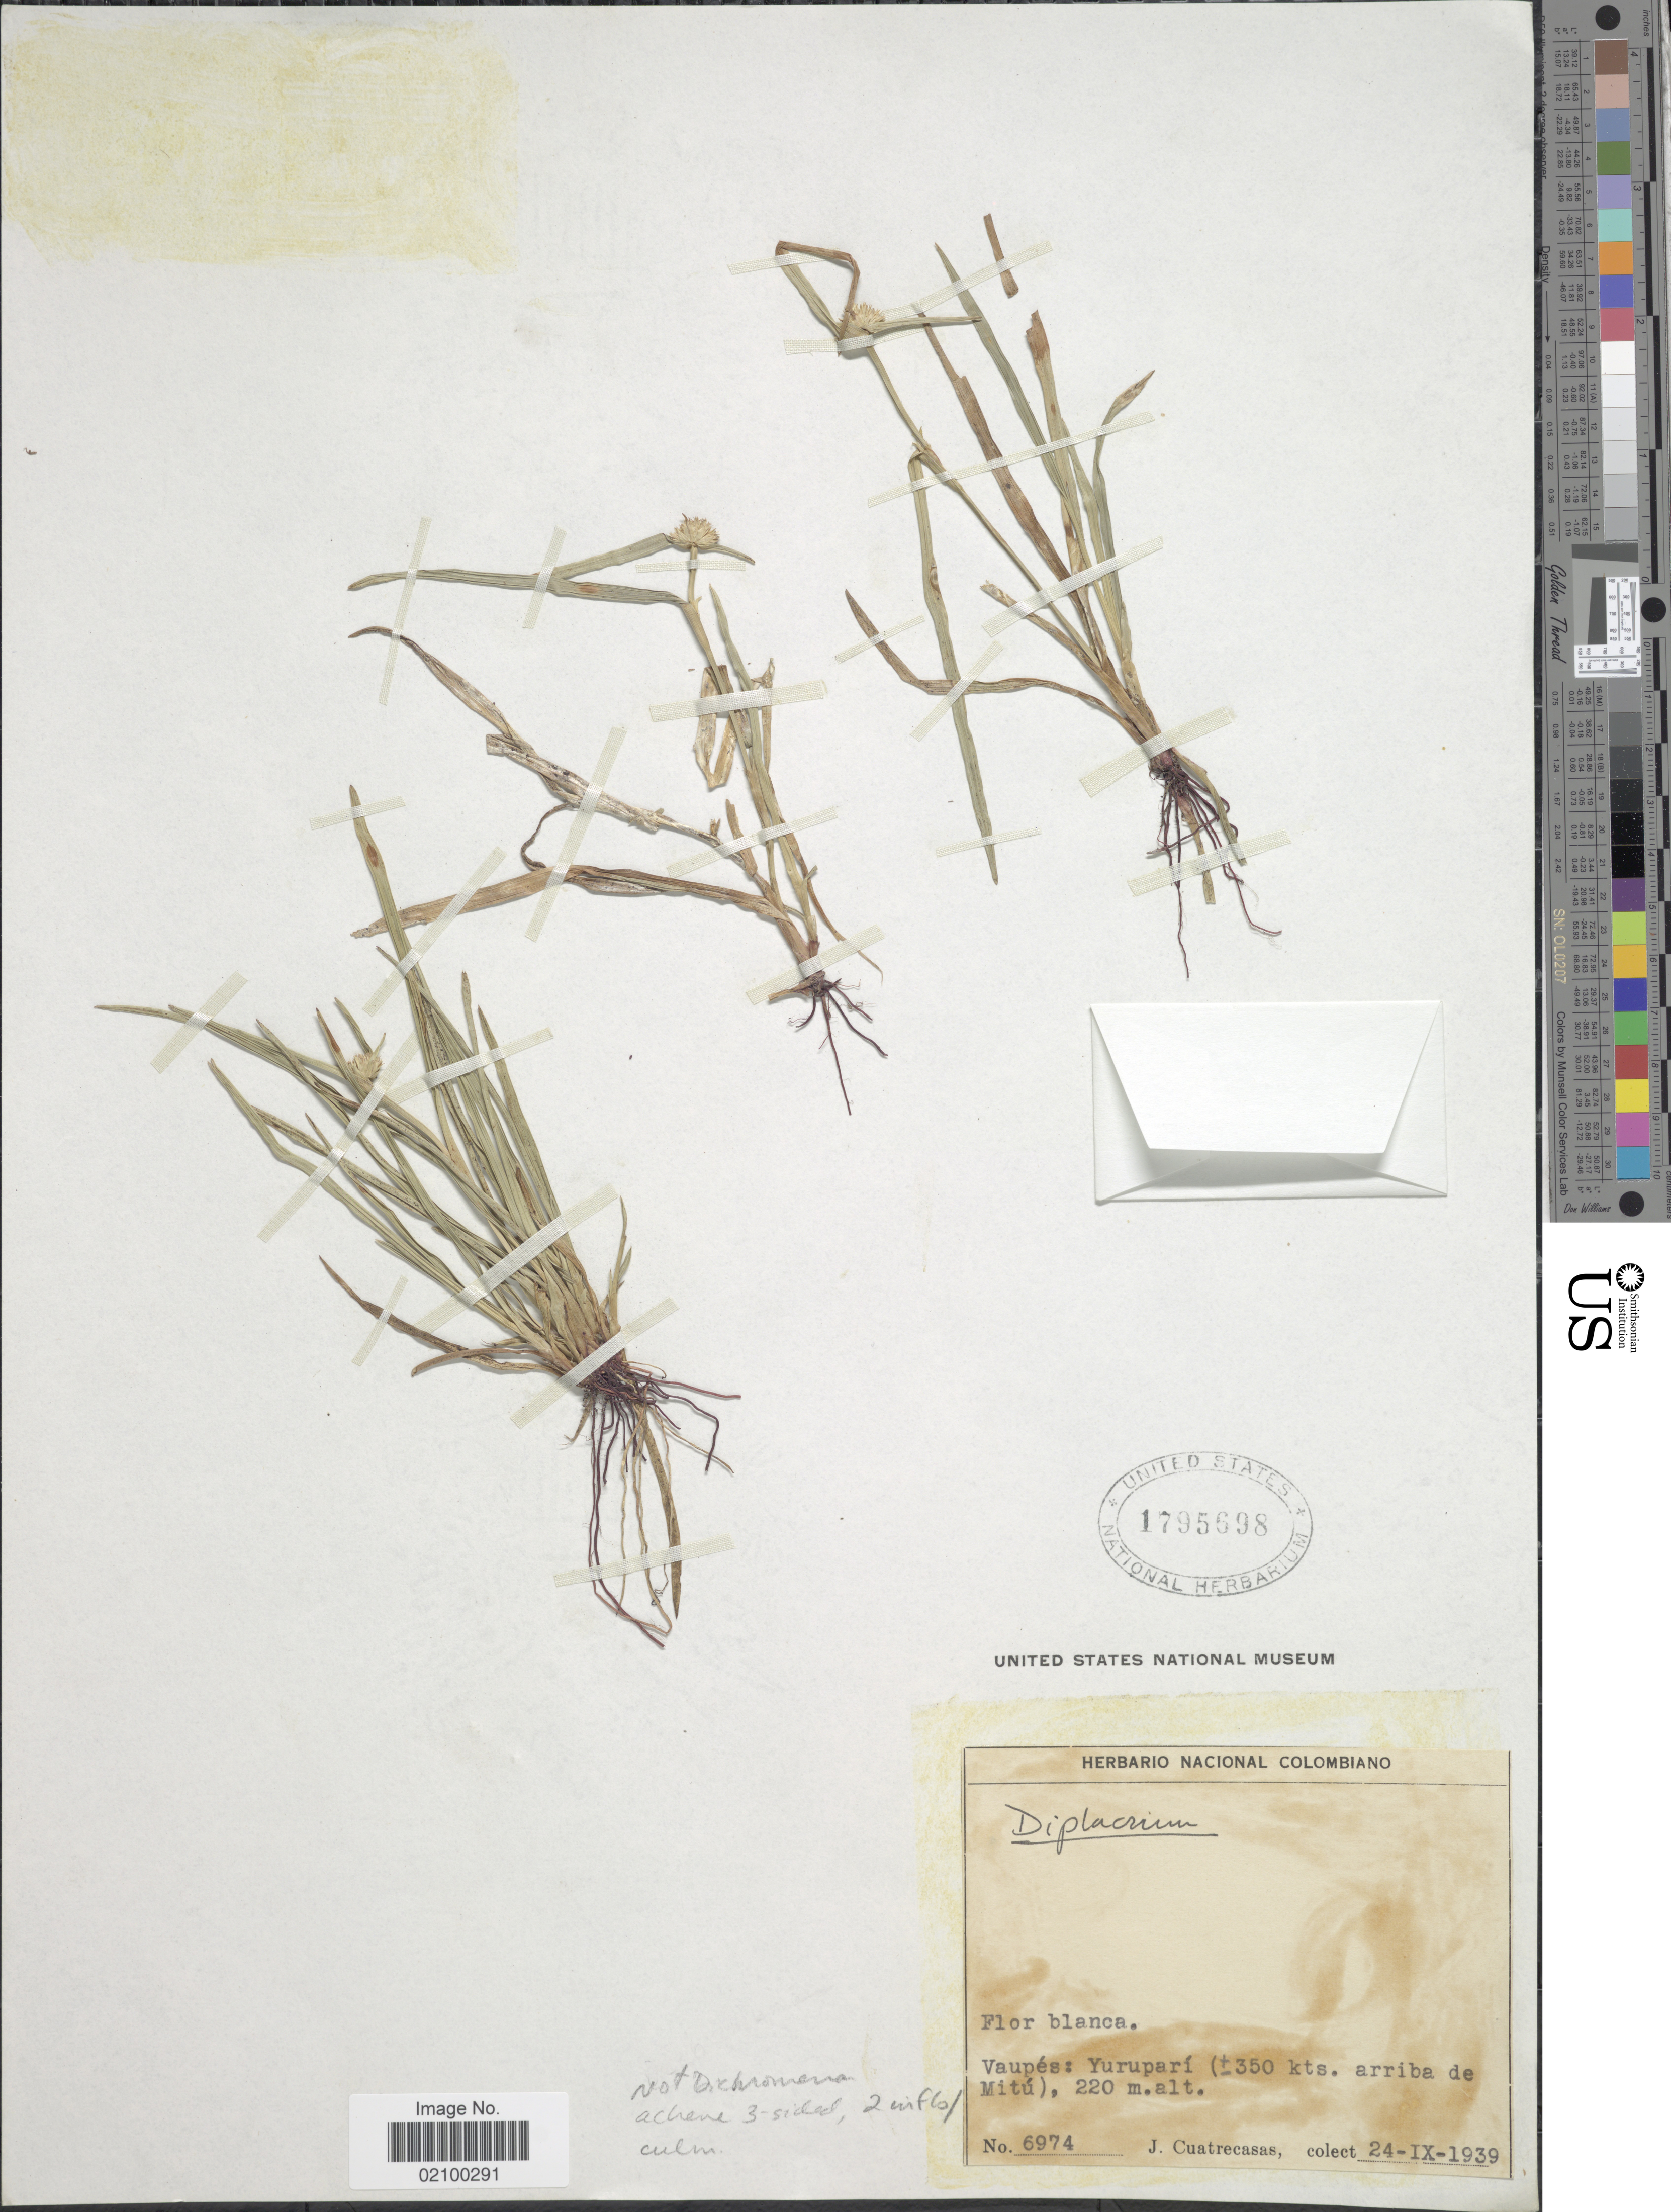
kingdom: Plantae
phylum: Tracheophyta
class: Liliopsida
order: Poales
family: Cyperaceae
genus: Diplacrum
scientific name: Diplacrum sp.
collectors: J. Cuatrecasas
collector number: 6974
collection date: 1939-09-24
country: Colombia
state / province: Vaupés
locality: Yurupari (+- 350 kts. arriba de Mitu)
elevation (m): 220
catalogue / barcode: US 1795698